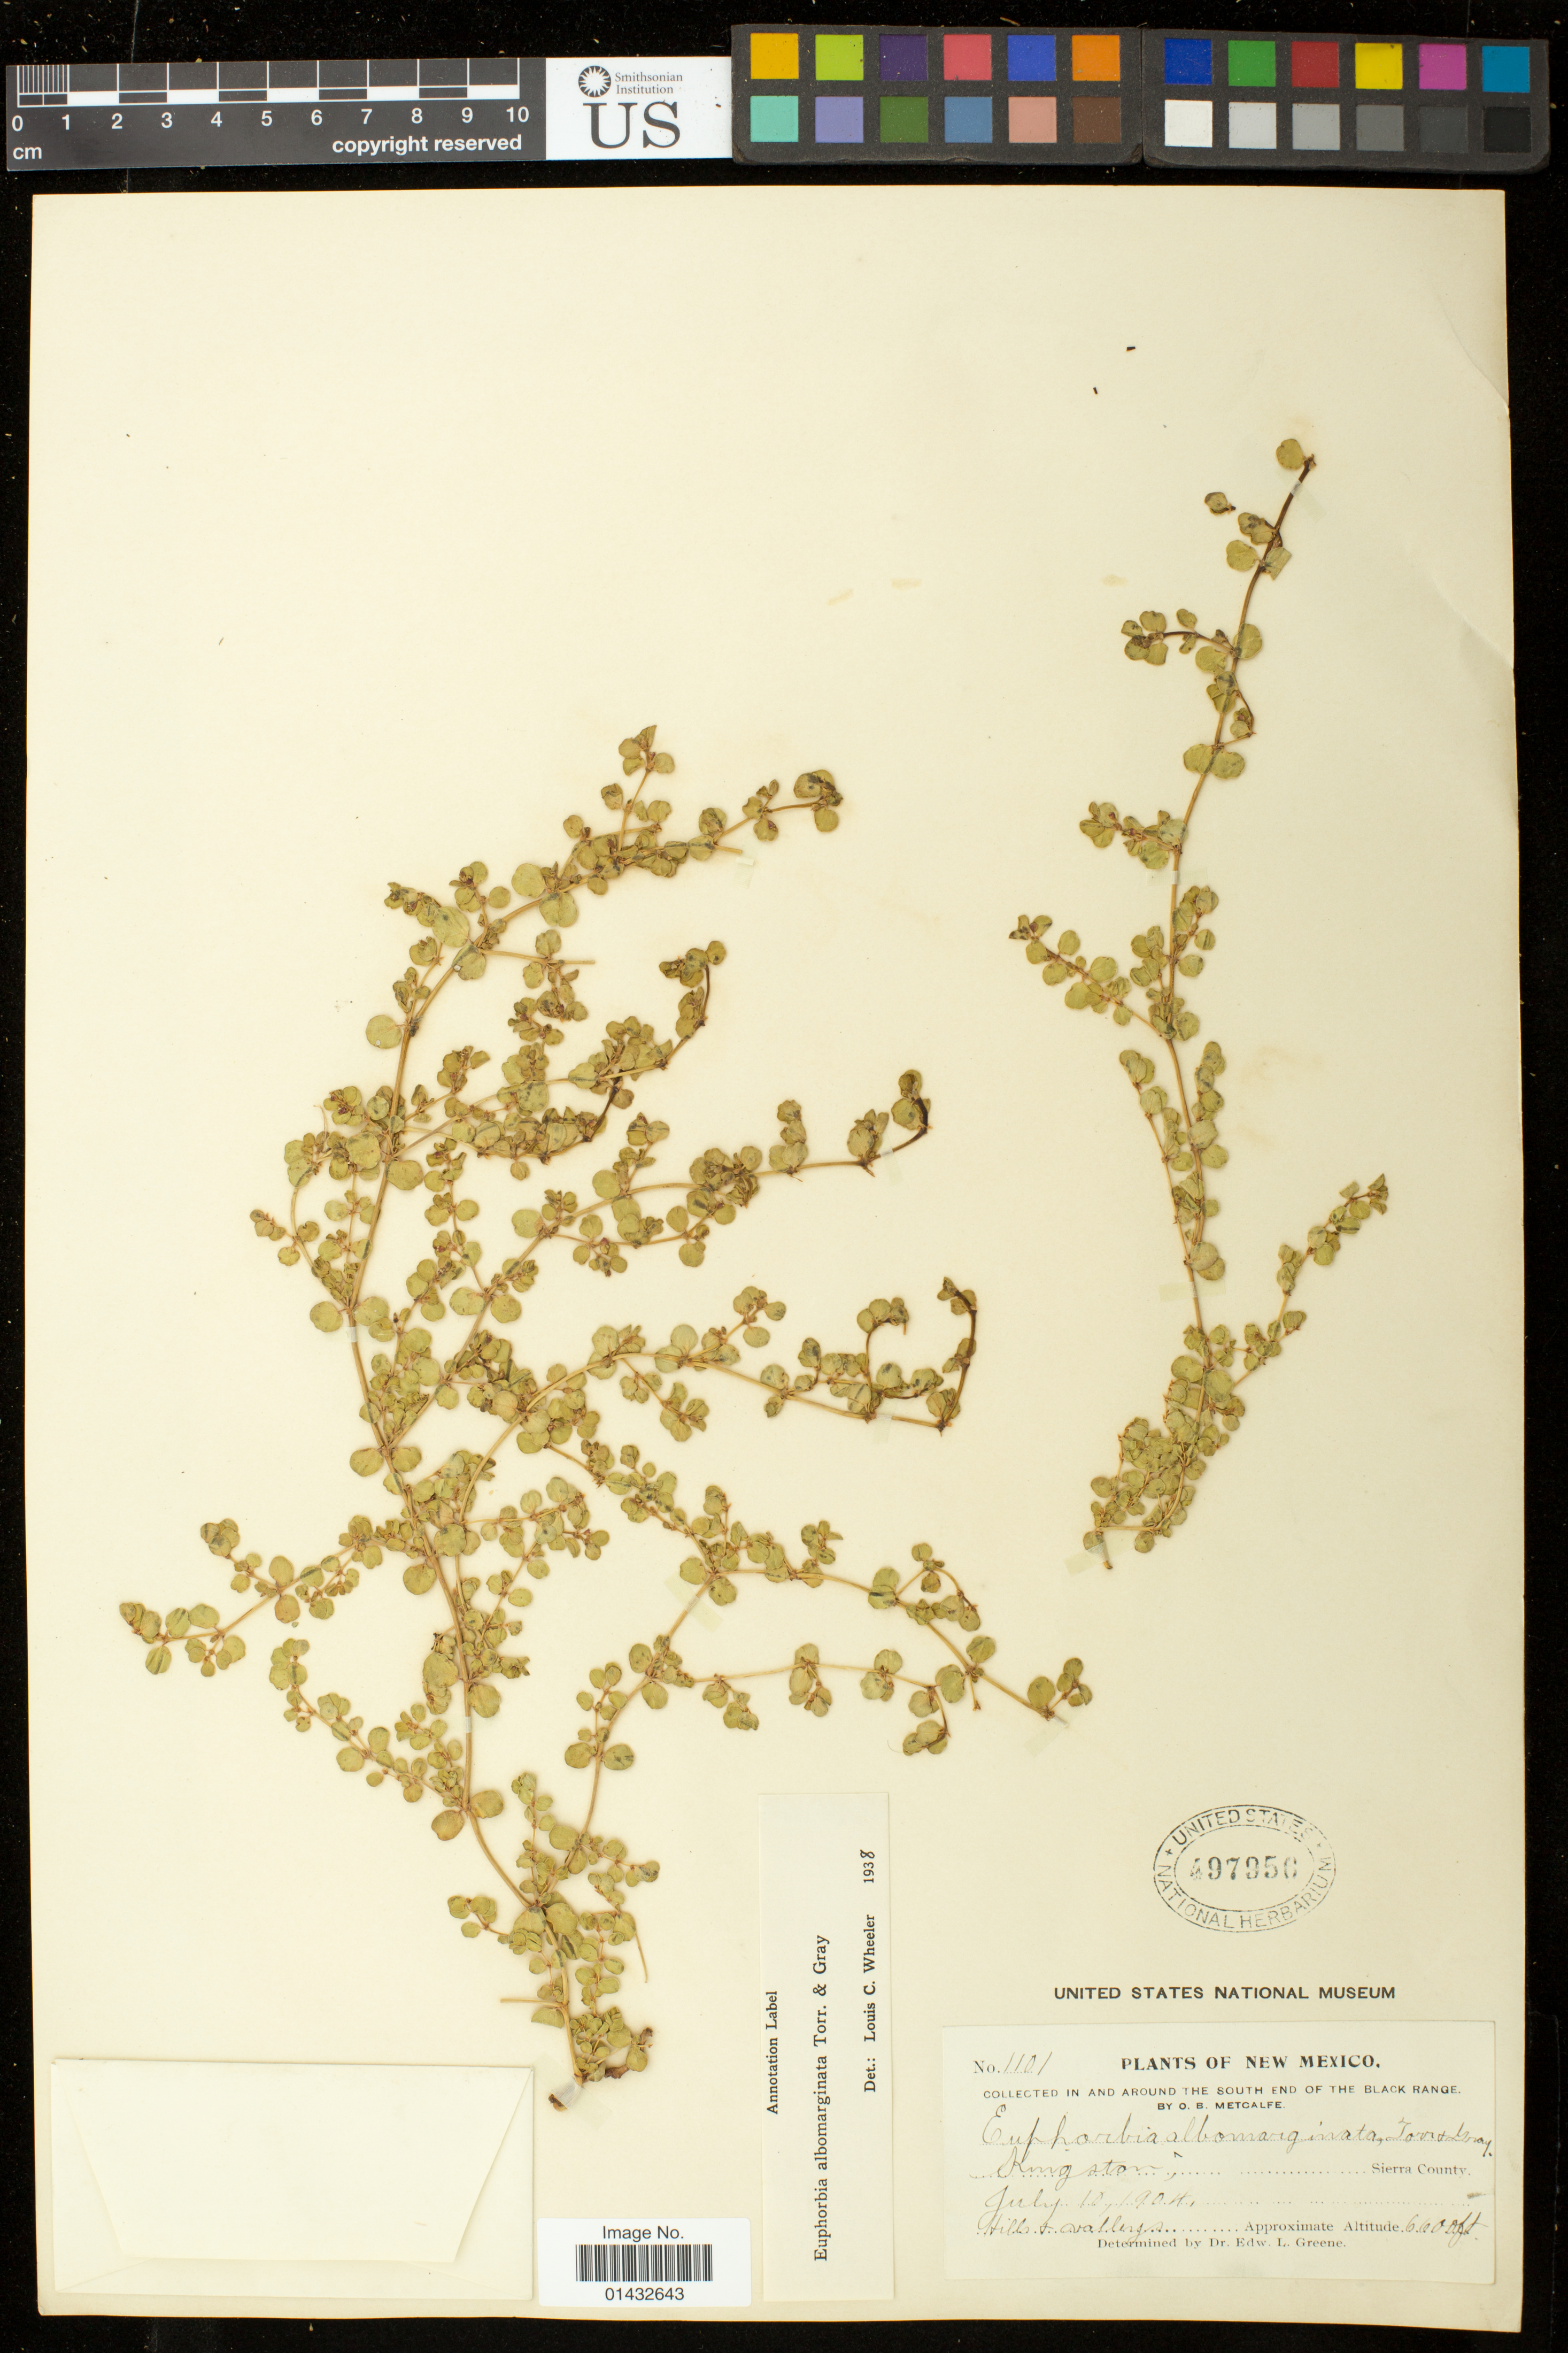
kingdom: Plantae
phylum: Tracheophyta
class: Magnoliopsida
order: Malpighiales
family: Euphorbiaceae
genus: Euphorbia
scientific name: Euphorbia albomarginata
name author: Torr. & A. Gray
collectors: O. B. Metcalfe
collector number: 1101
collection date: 1904-07-10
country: United States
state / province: New Mexico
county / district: Sierra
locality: In and around the south end of the Black Range; Kingston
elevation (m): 2012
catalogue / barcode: US 497956